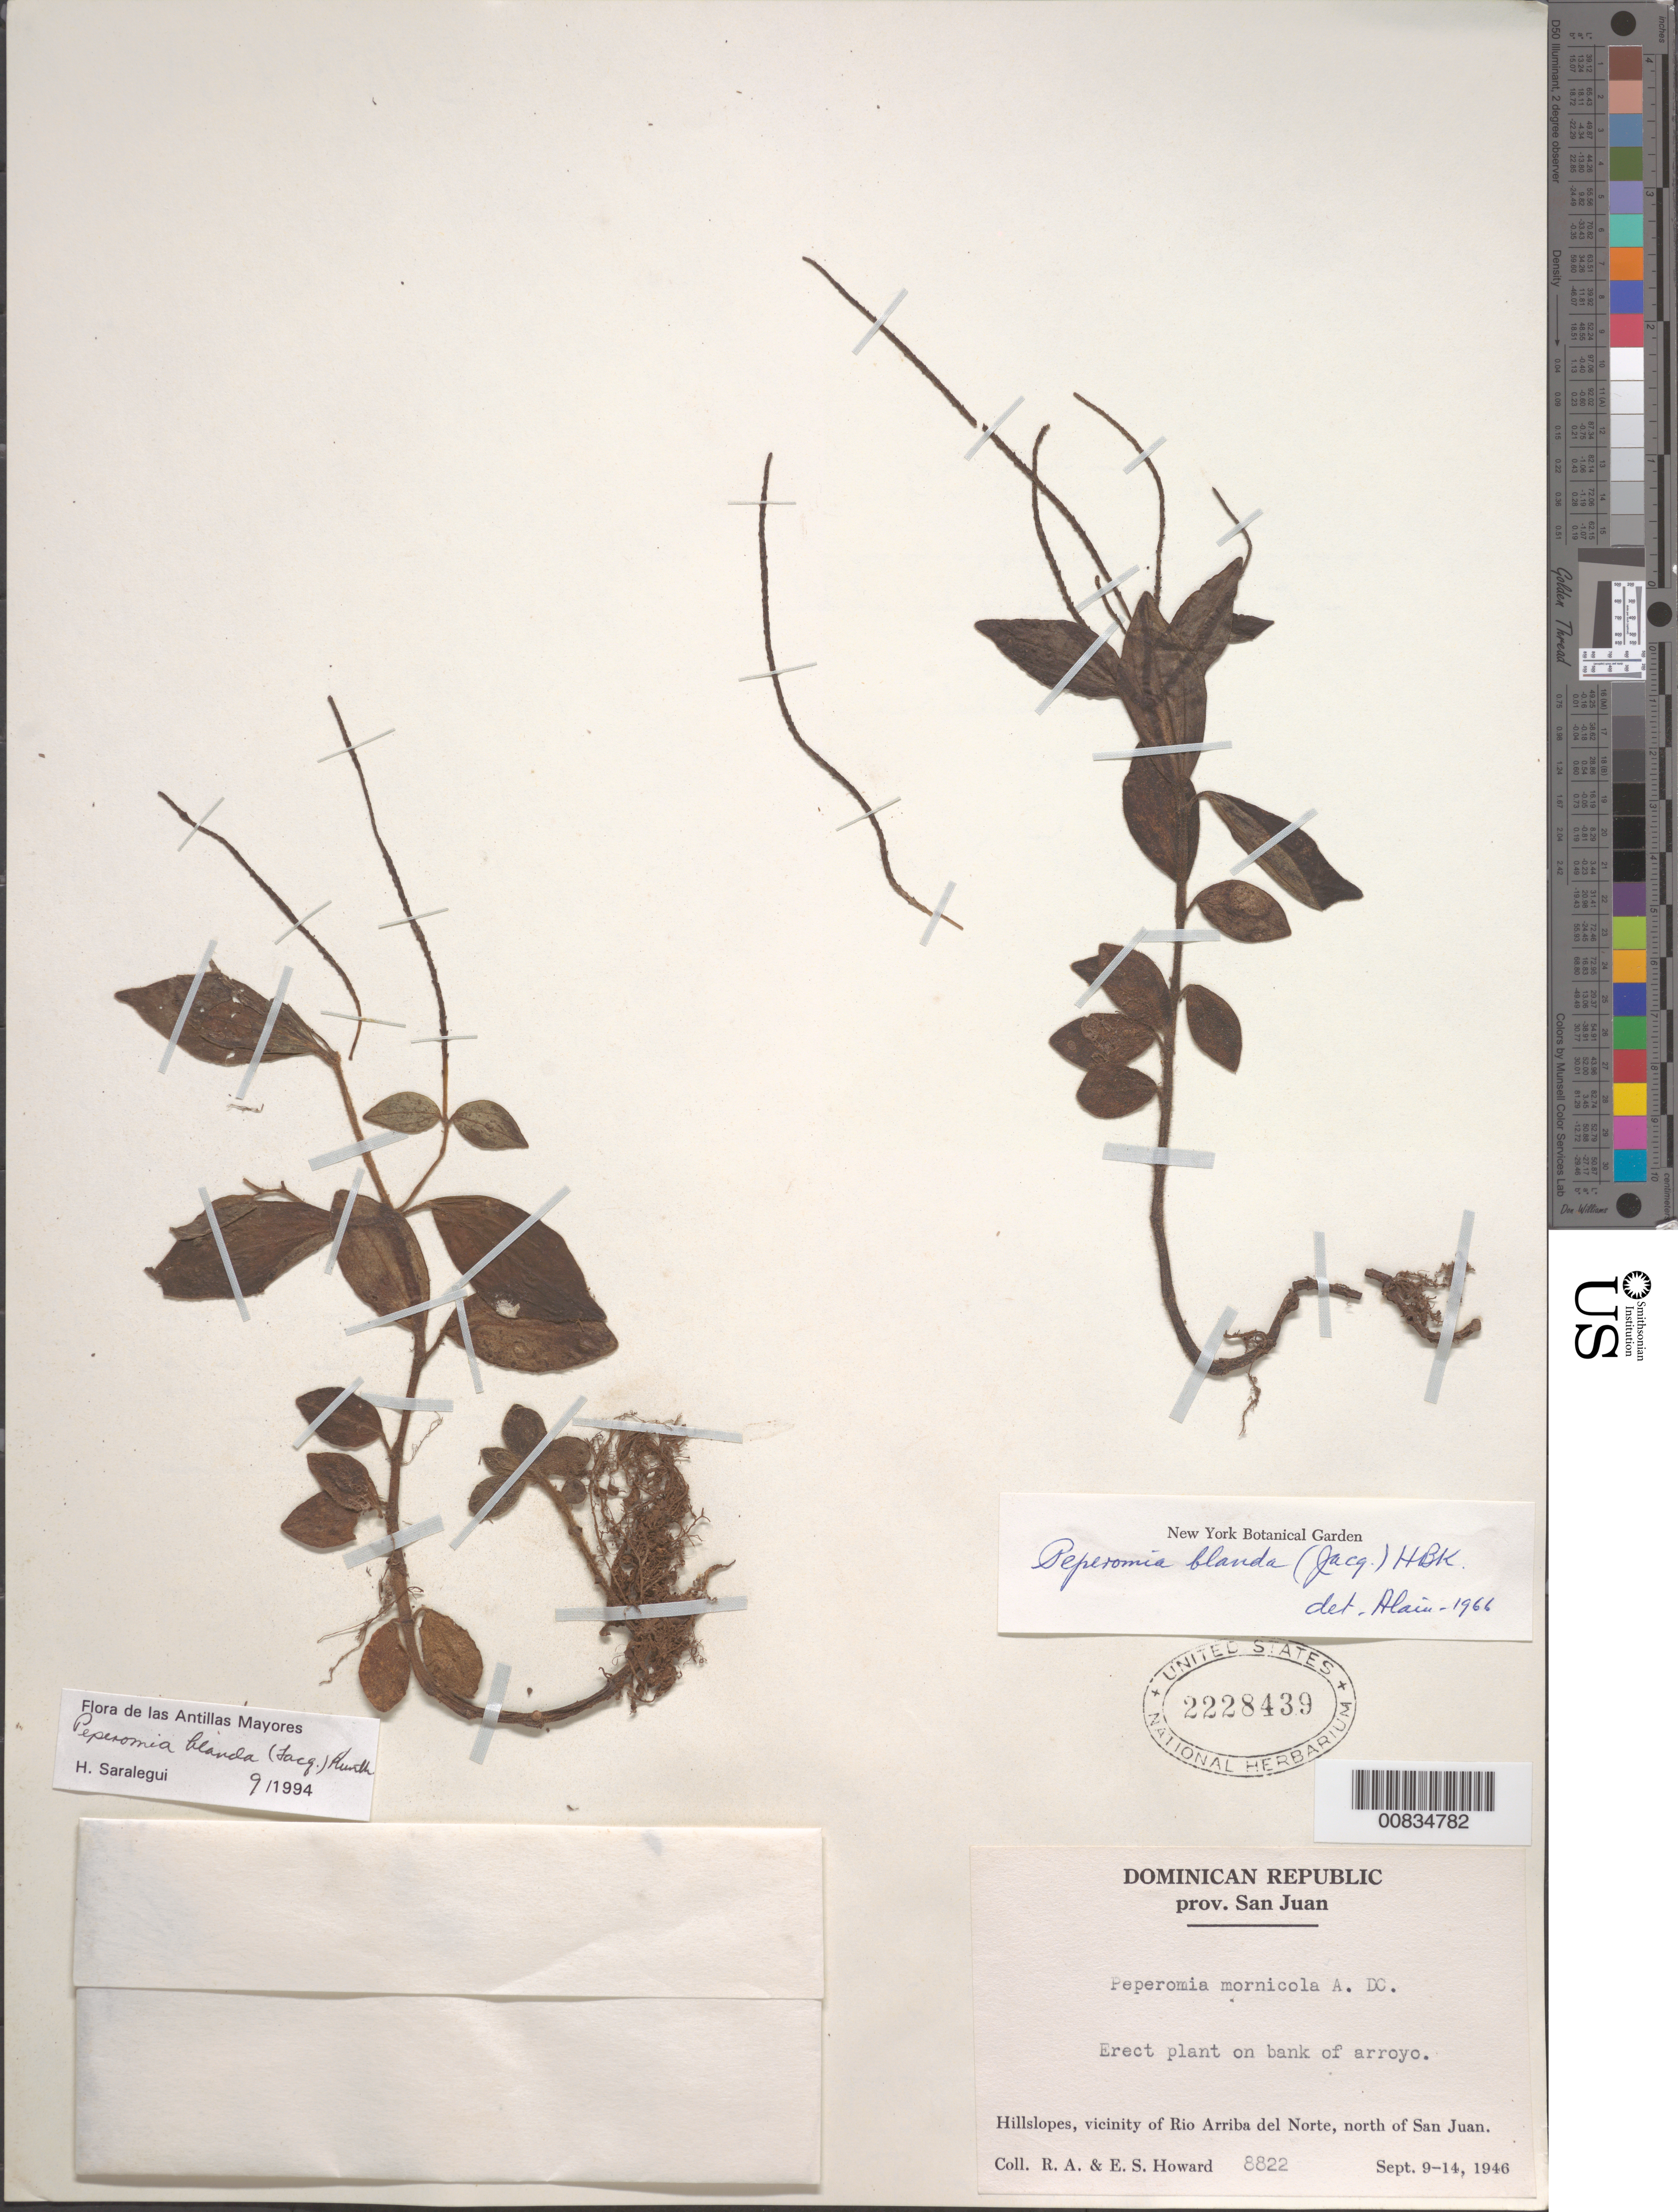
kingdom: Plantae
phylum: Tracheophyta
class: Magnoliopsida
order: Piperales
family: Piperaceae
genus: Peperomia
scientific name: Peperomia blanda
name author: (Jacq.) Kunth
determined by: Saralegui Boza, H., (HAJB), Jardin Botanico Nacional (Habana)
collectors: R. A. Howard & E. S. Howard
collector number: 8822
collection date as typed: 09 Sep 1946 to 14 Sep 1946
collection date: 1946-09-09/1946-09-14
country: Dominican Republic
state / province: San Juan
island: Hispaniola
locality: Hillslopes, vicinity of Río Arriba del Norte, north of San Juan.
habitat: On bank of arroyo.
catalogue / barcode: US 2228439